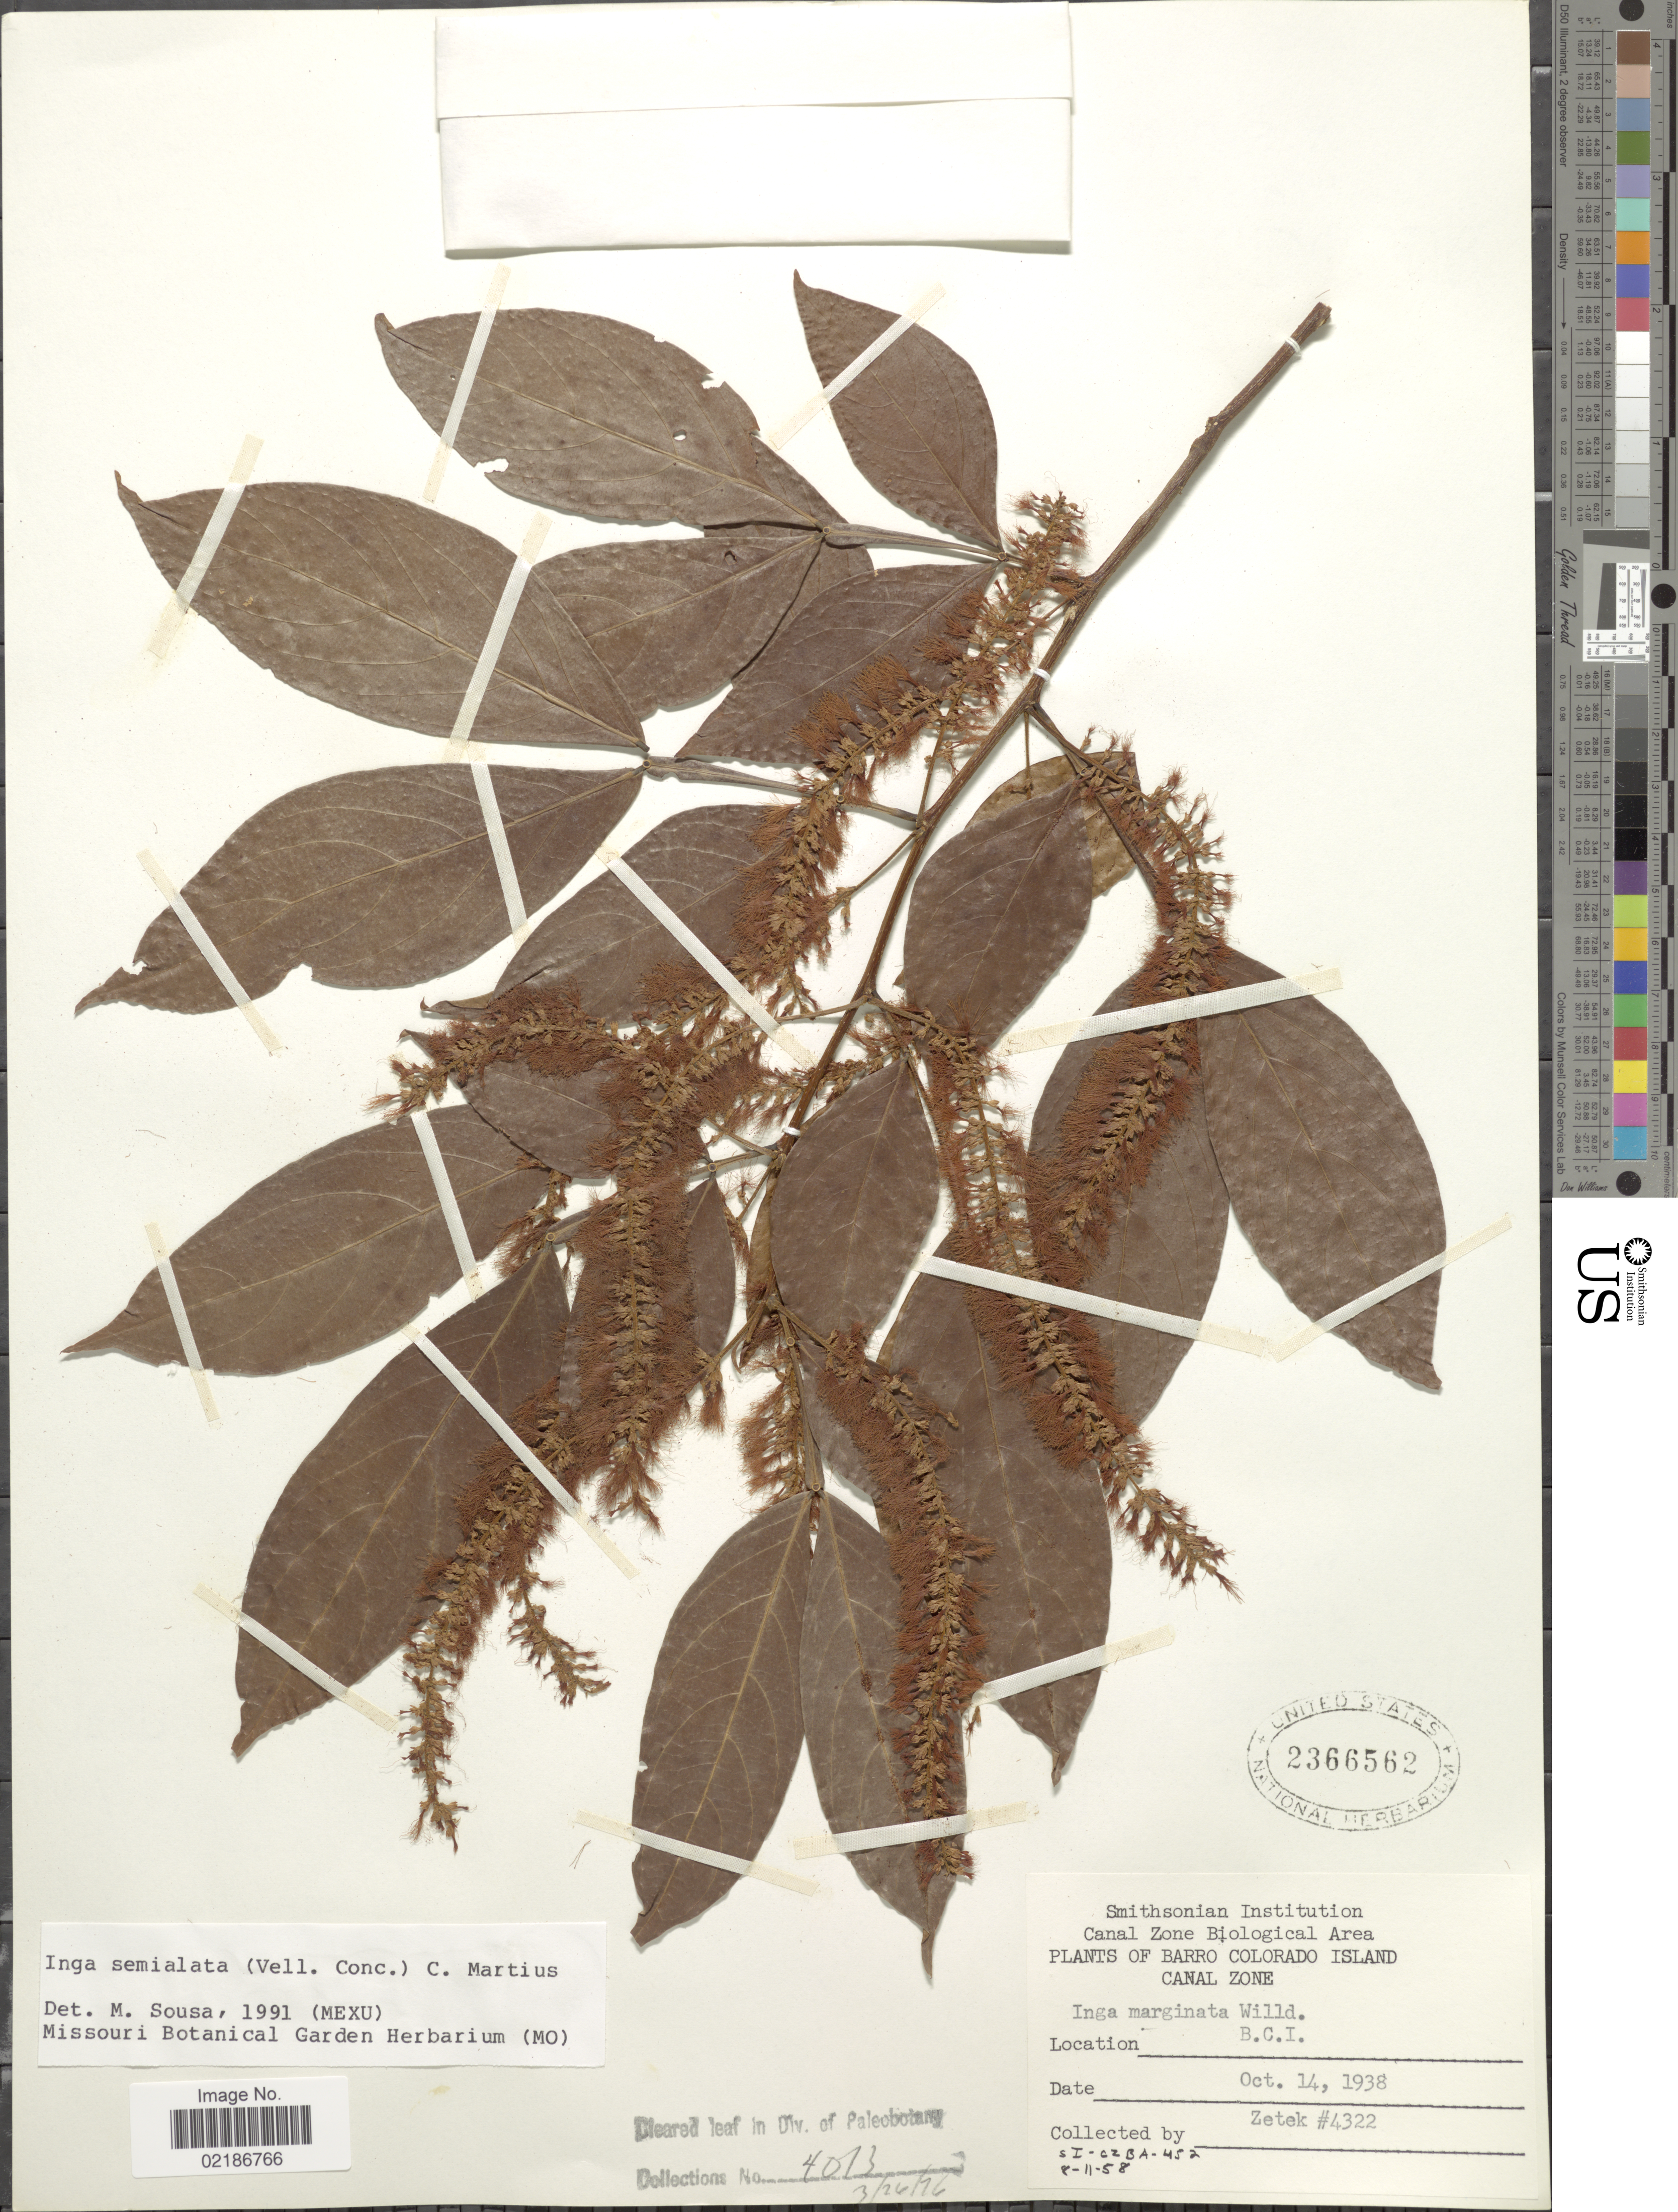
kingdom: Plantae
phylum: Tracheophyta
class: Magnoliopsida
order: Fabales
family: Fabaceae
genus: Inga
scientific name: Inga marginata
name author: Willd.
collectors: -. Zetek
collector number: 4322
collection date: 1938-10-14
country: Panama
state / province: Panamá Oeste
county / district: Canal Zone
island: Barro Colorado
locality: Barro Colorado Island, B. C. I.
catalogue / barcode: US 2366562